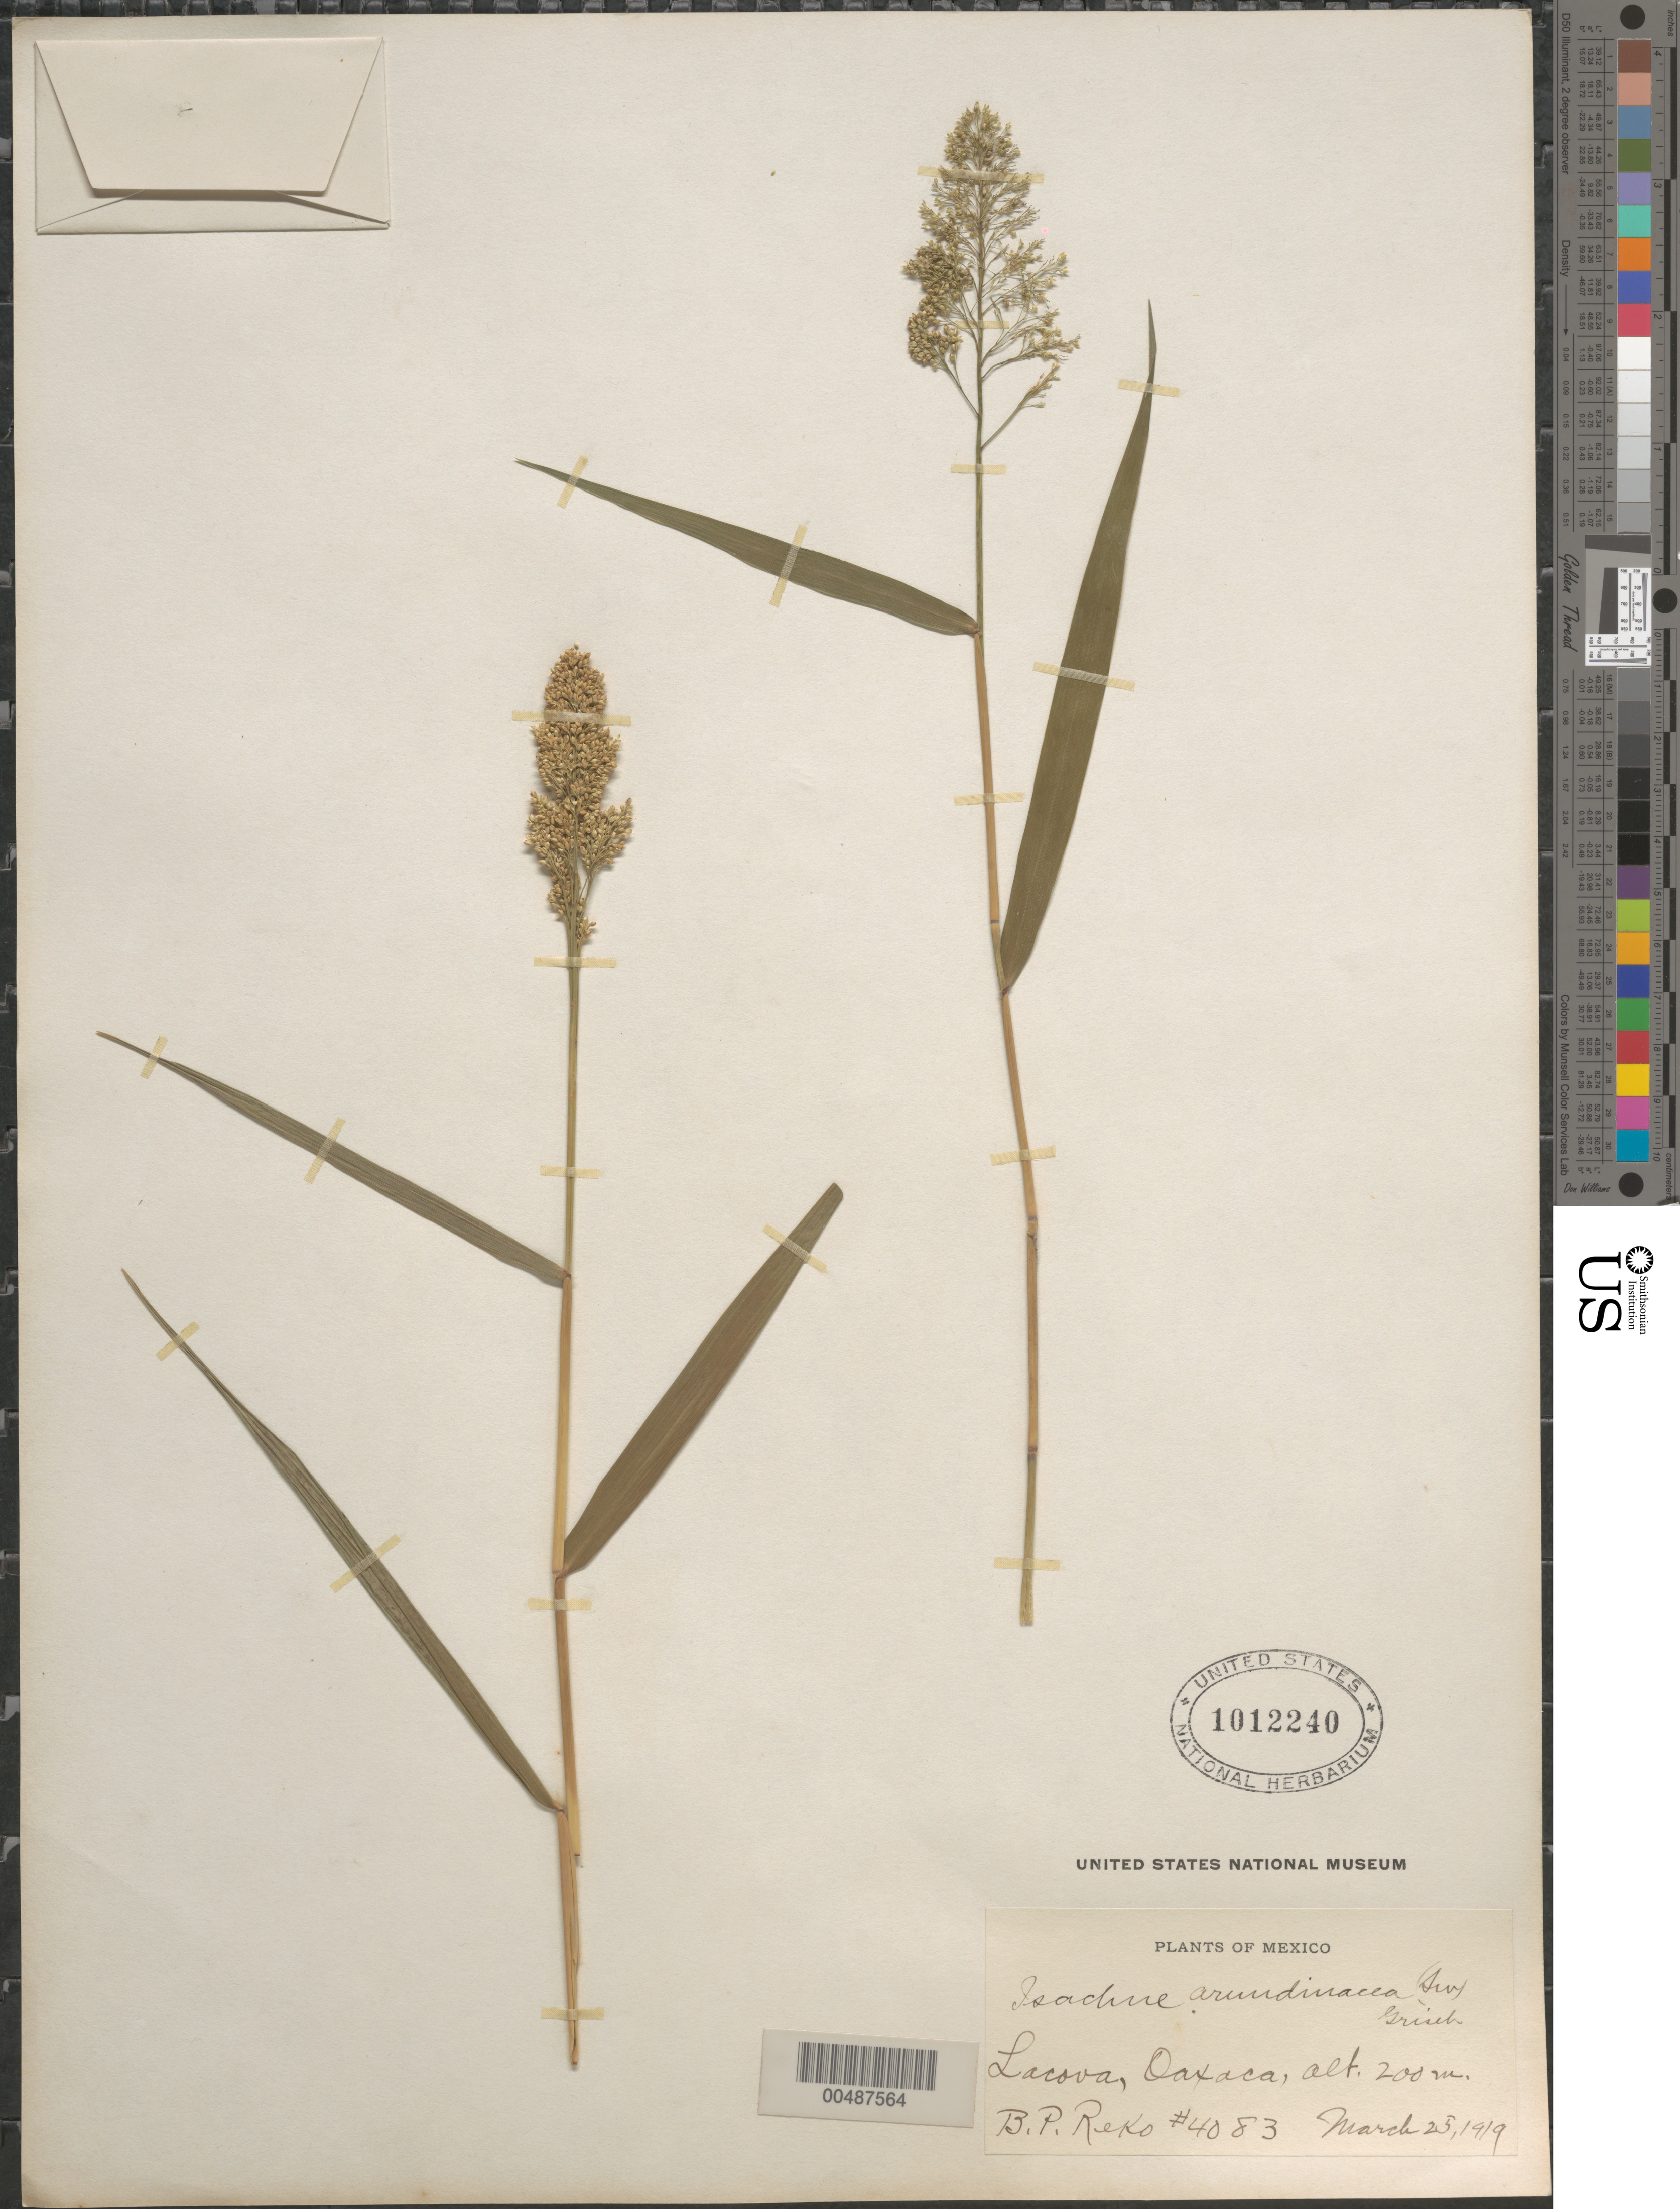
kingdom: Plantae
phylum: Tracheophyta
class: Liliopsida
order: Poales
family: Poaceae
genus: Isachne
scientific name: Isachne arundinacea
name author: (Sw.) Griseb.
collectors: B. P. Reko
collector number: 4083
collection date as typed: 25 Mar 1919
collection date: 1919-03-25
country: Mexico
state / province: Oaxaca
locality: Lacova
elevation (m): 200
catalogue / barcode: US 1012240